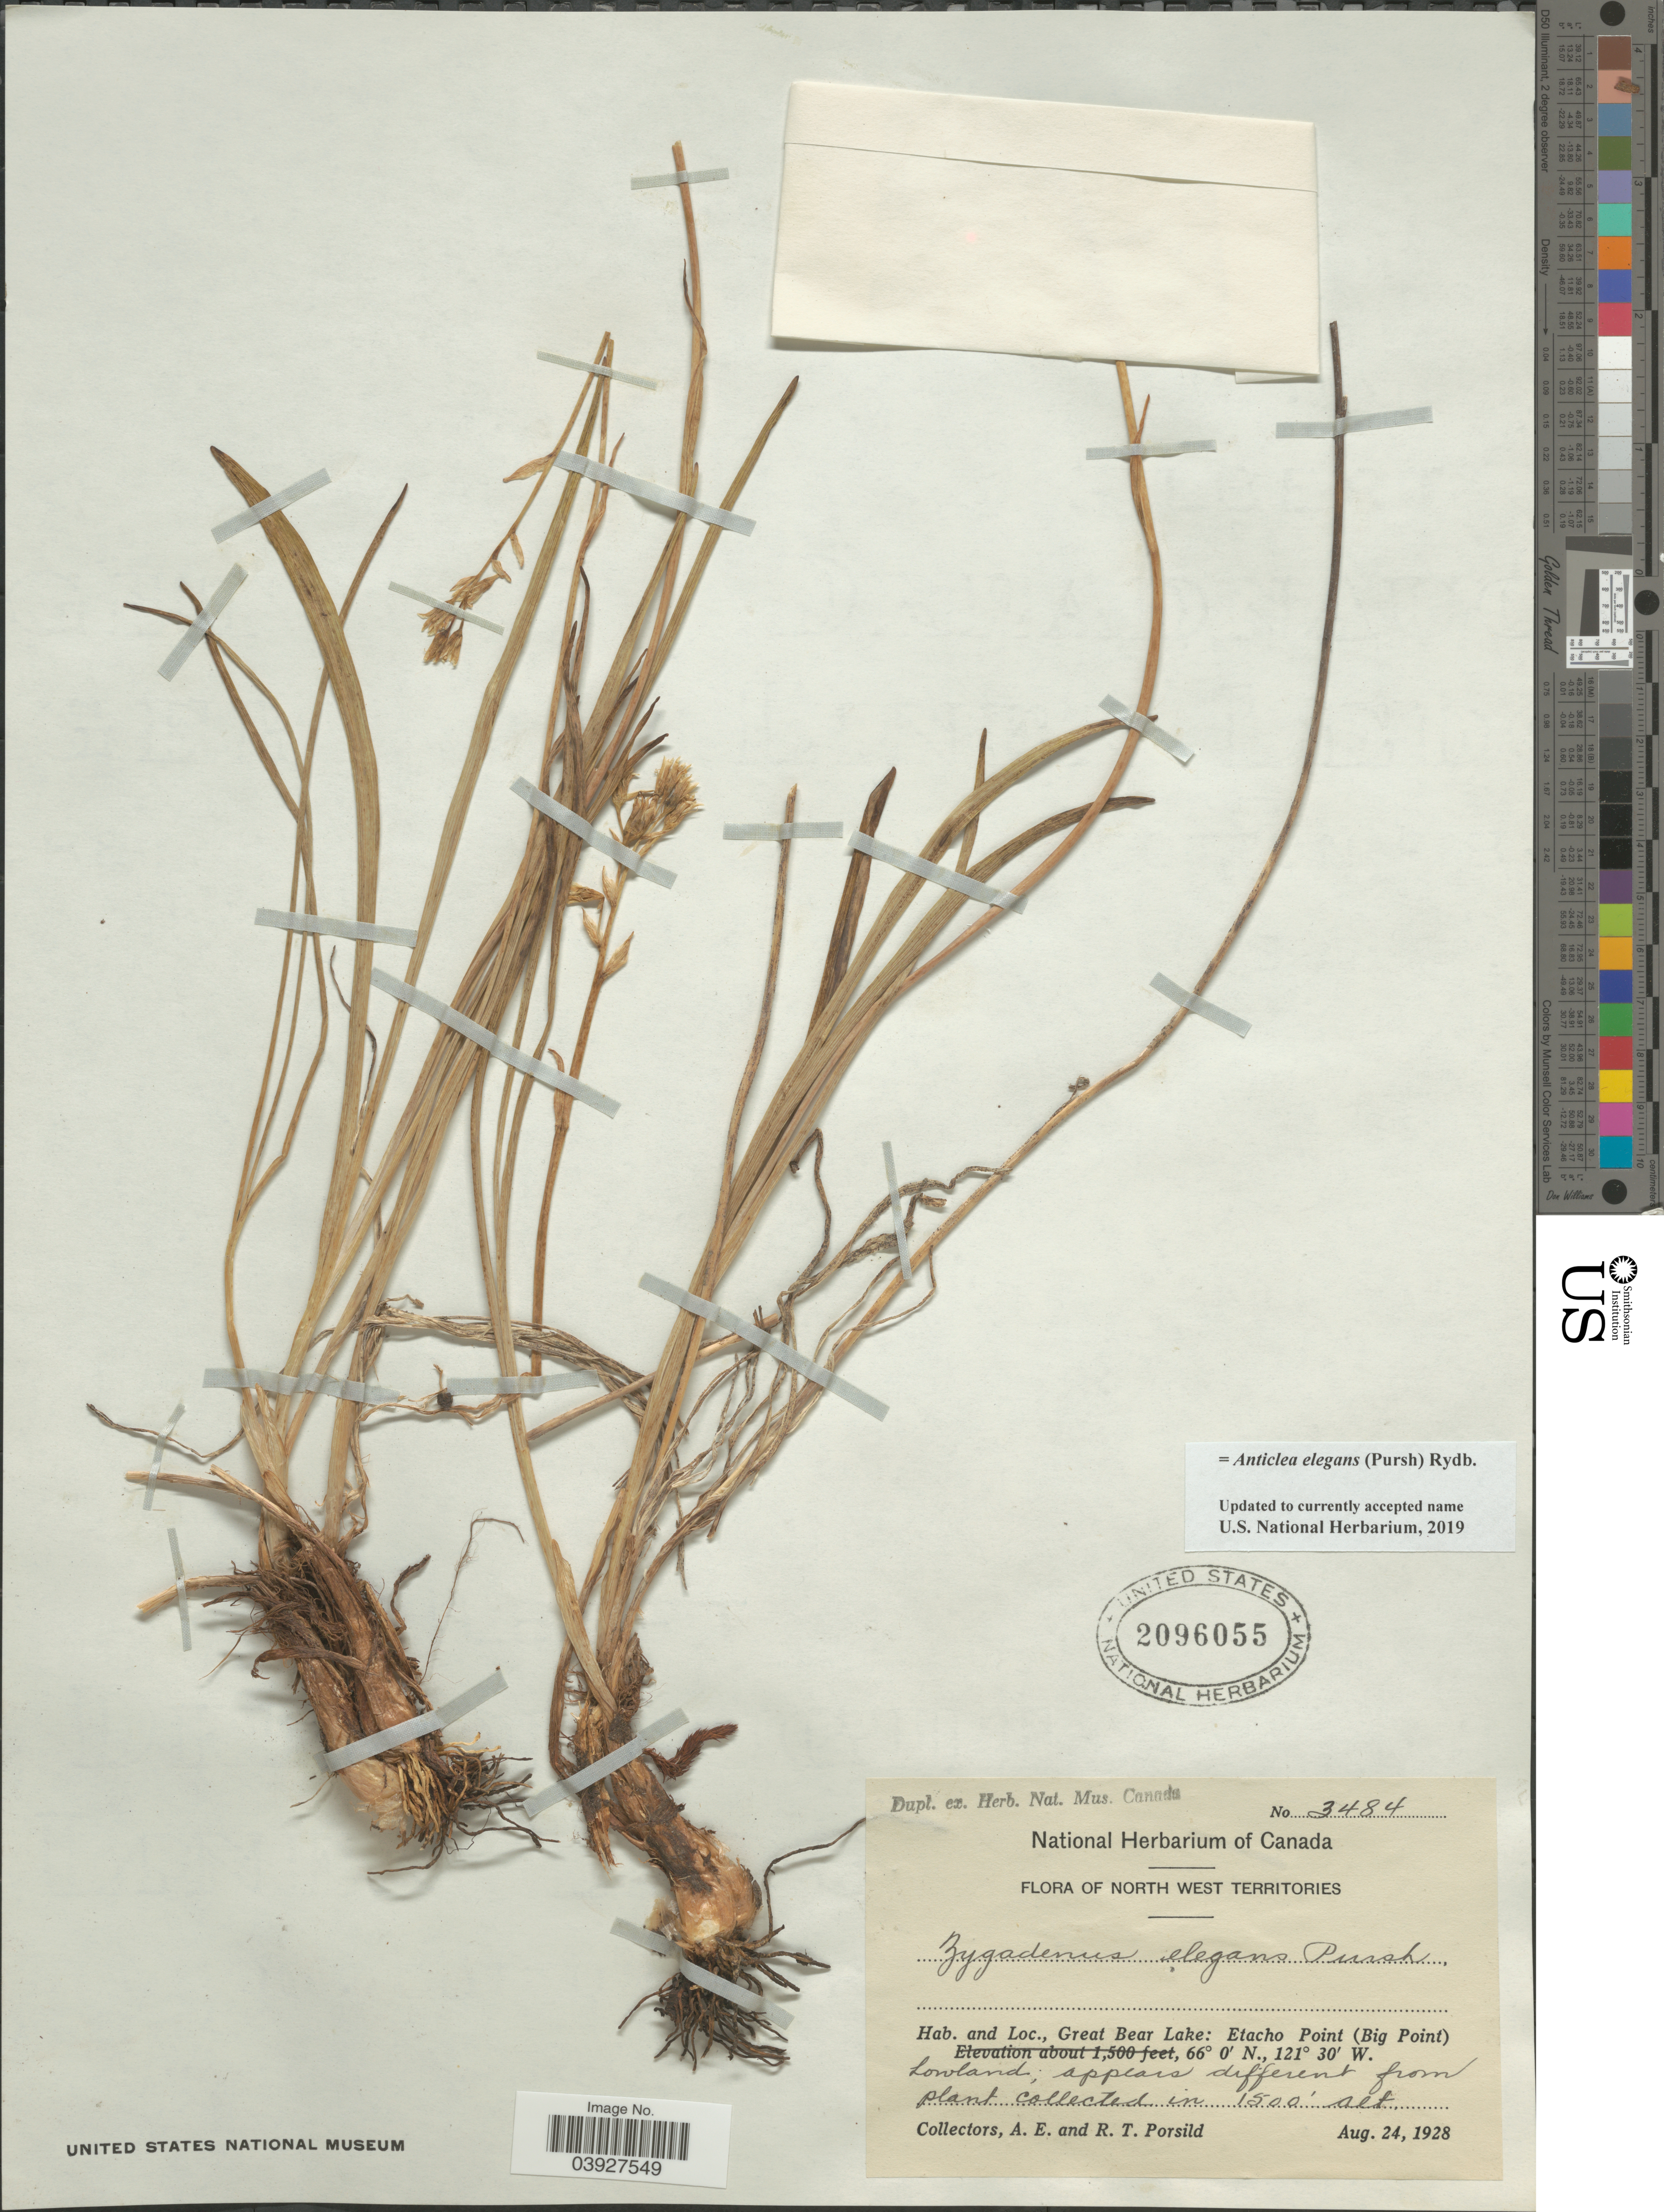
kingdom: Plantae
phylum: Tracheophyta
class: Liliopsida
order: Liliales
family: Melanthiaceae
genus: Anticlea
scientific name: Anticlea elegans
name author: (Pursh) Rydb.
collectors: A. E. Porsild & R. T. Porsild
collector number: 3484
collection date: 1928-08-24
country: Canada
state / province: Northwest Territories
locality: Great Bear Lake: Etacho Point (Big Point).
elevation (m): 457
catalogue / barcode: US 2096055